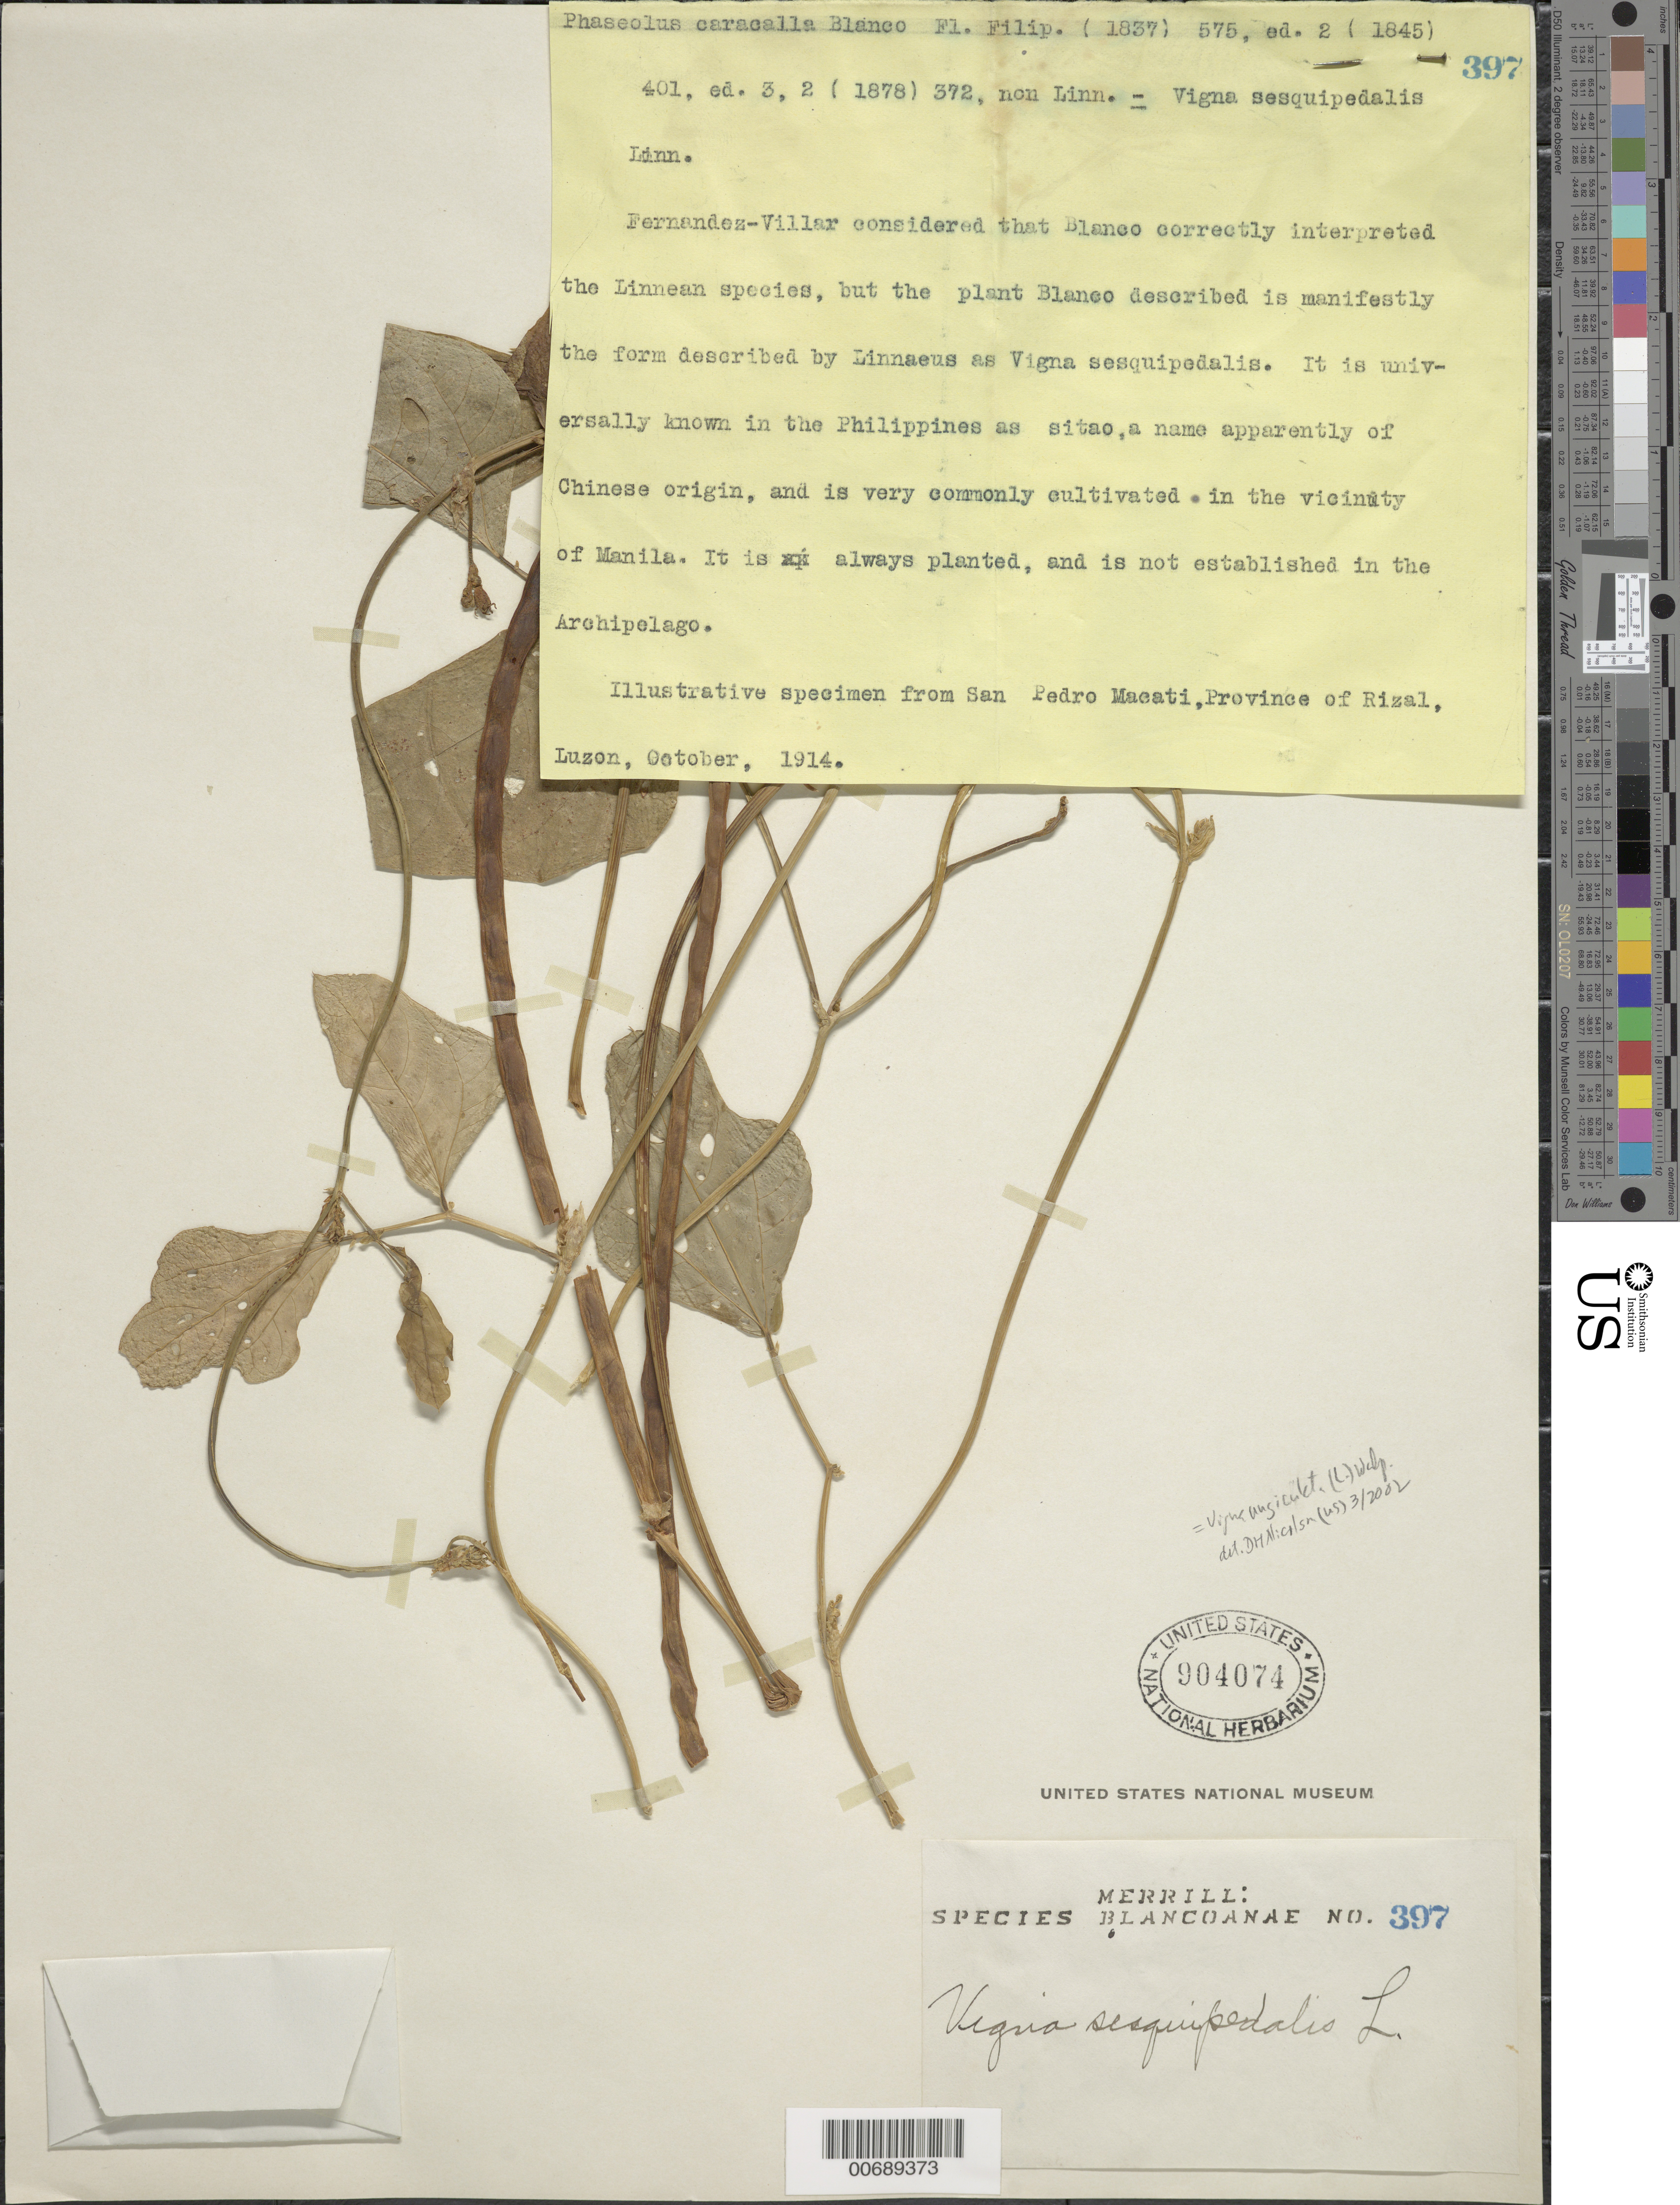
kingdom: Plantae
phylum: Tracheophyta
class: Magnoliopsida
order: Fabales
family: Fabaceae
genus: Vigna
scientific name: Vigna unguiculata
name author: (L.) Walp.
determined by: Nicolson, Dan H.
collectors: E. D. Merrill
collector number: Sp. Blancoan. 0397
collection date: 1914-10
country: Philippines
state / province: National Capital Region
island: Luzon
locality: San Pedro Macati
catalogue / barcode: US 904074